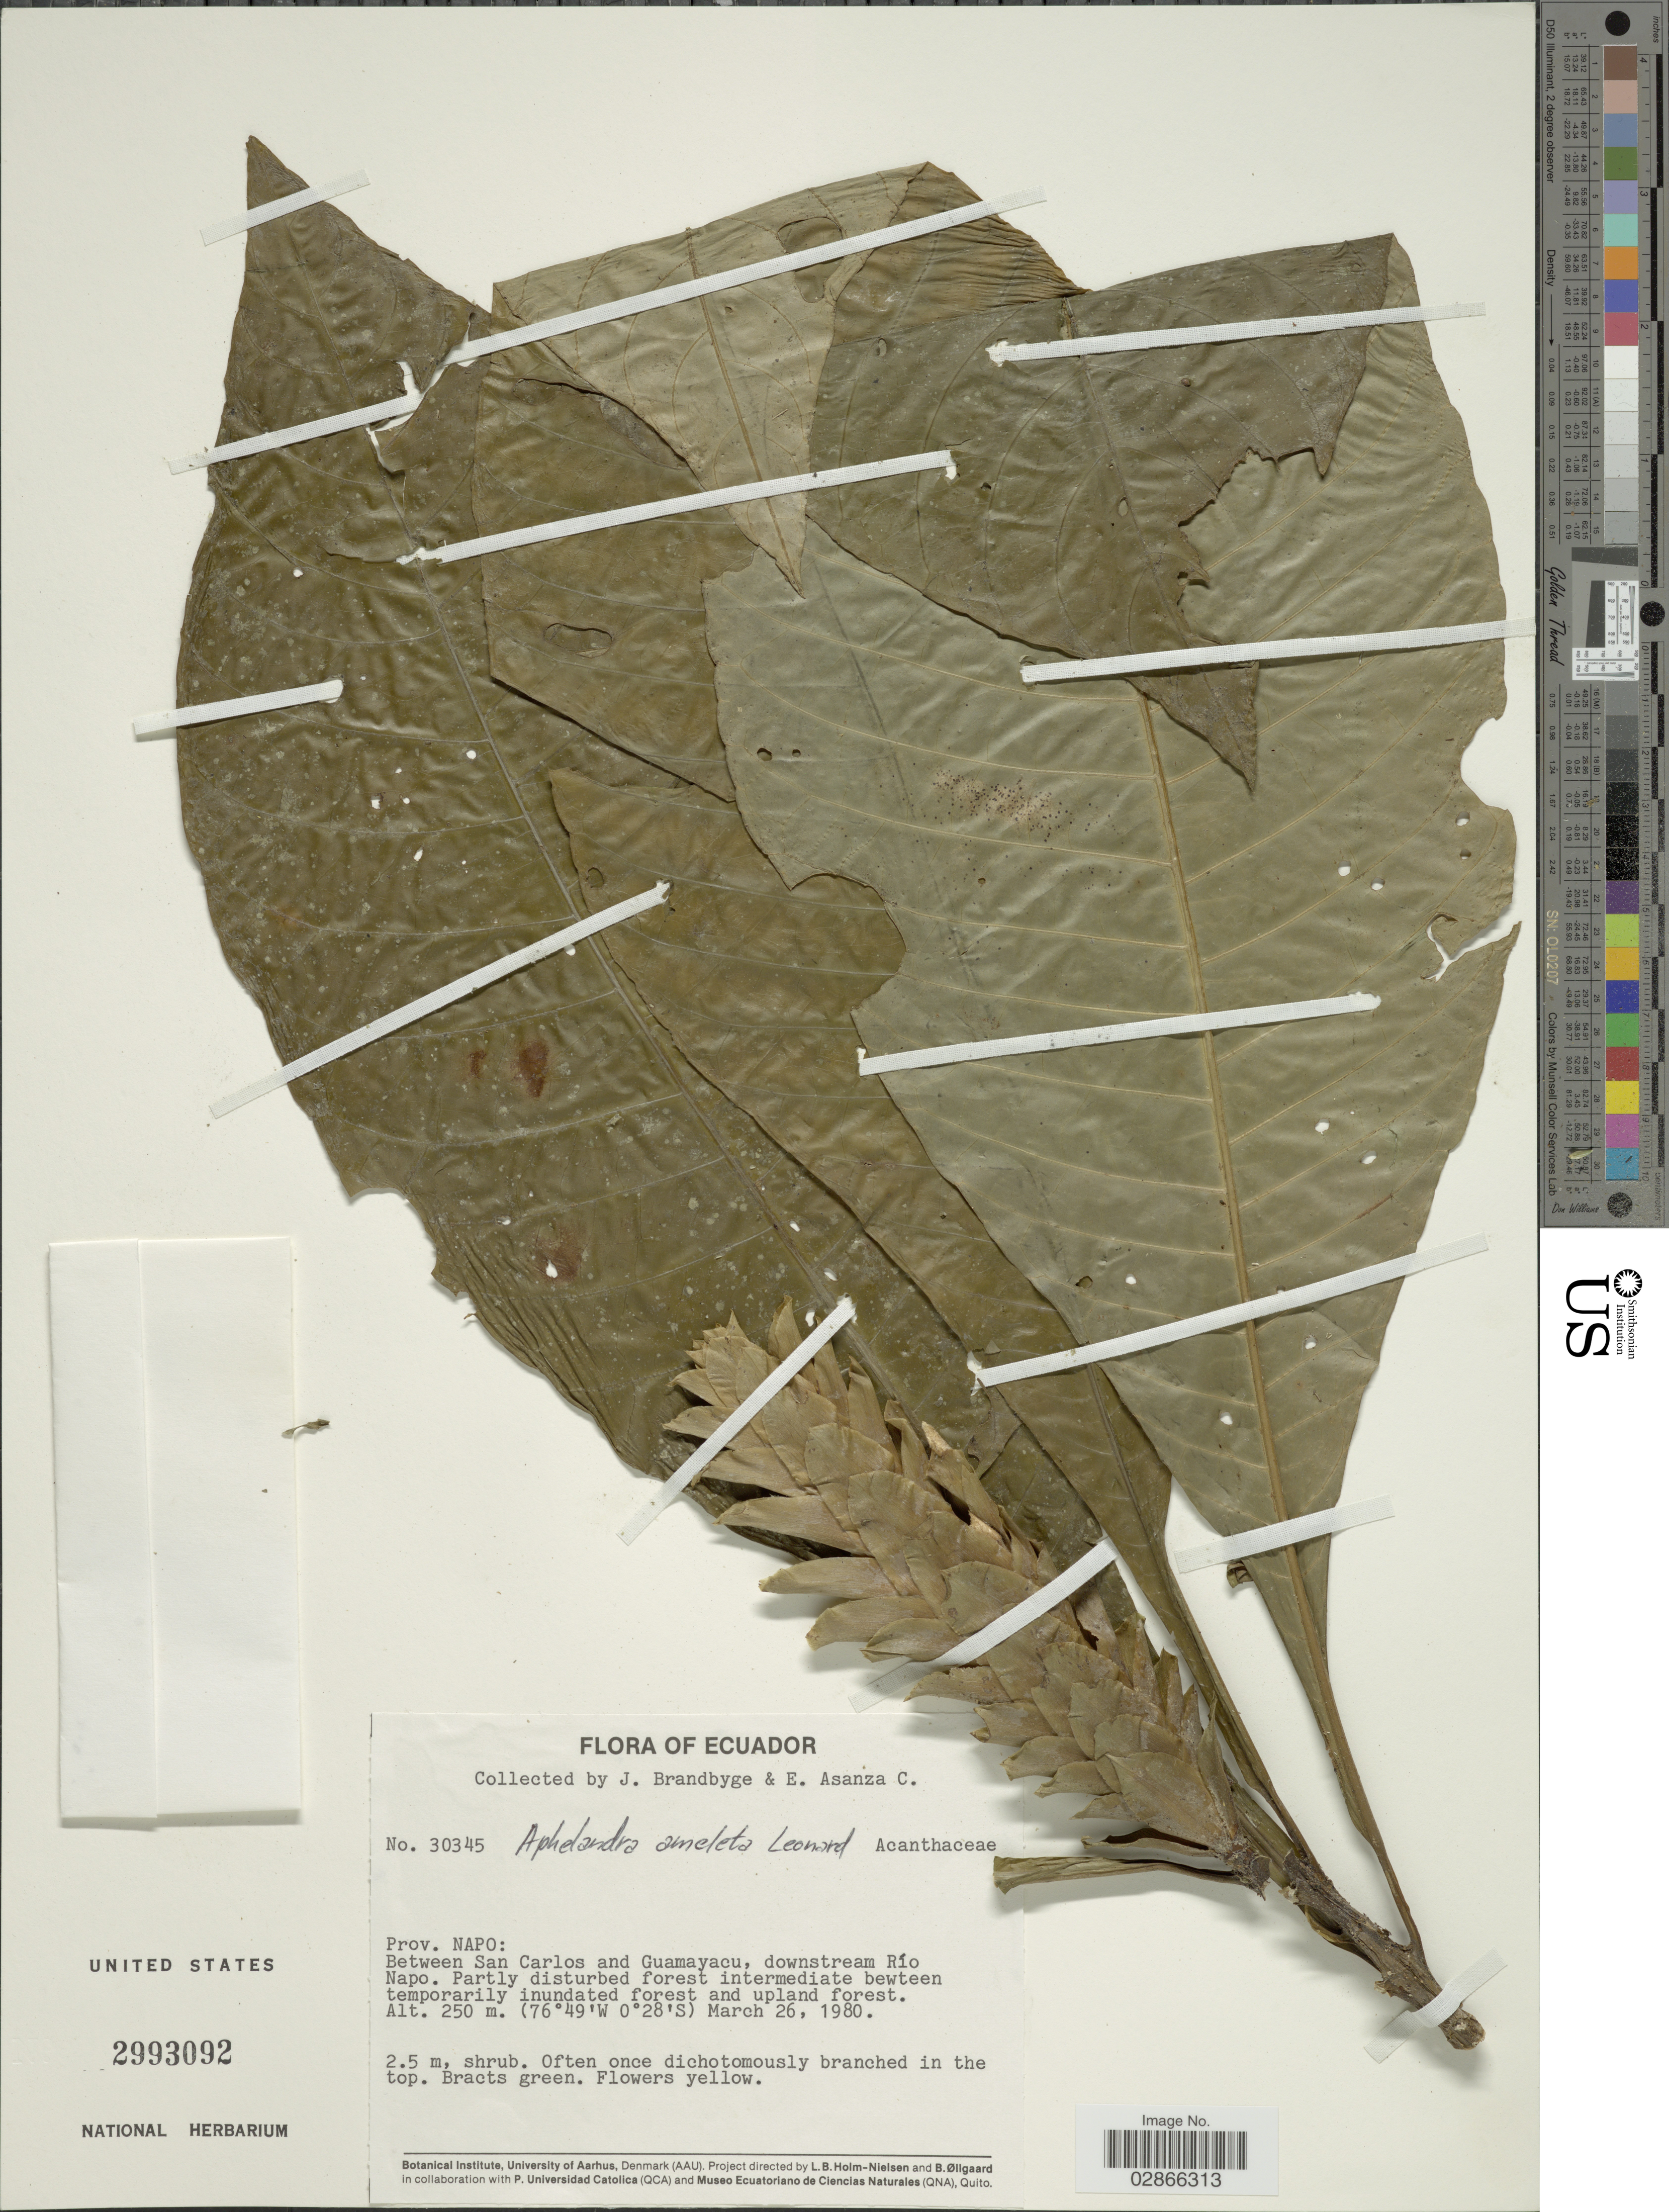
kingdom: Plantae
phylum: Tracheophyta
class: Magnoliopsida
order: Lamiales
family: Acanthaceae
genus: Aphelandra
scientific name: Aphelandra ameleta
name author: Leonard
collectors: J. Brandbyge & E. Asanza C.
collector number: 30345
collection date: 1980-03-26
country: Ecuador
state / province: Napo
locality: Between San Carlos and Guamayacu, downstream Río Napo.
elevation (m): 250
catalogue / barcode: US 2993092